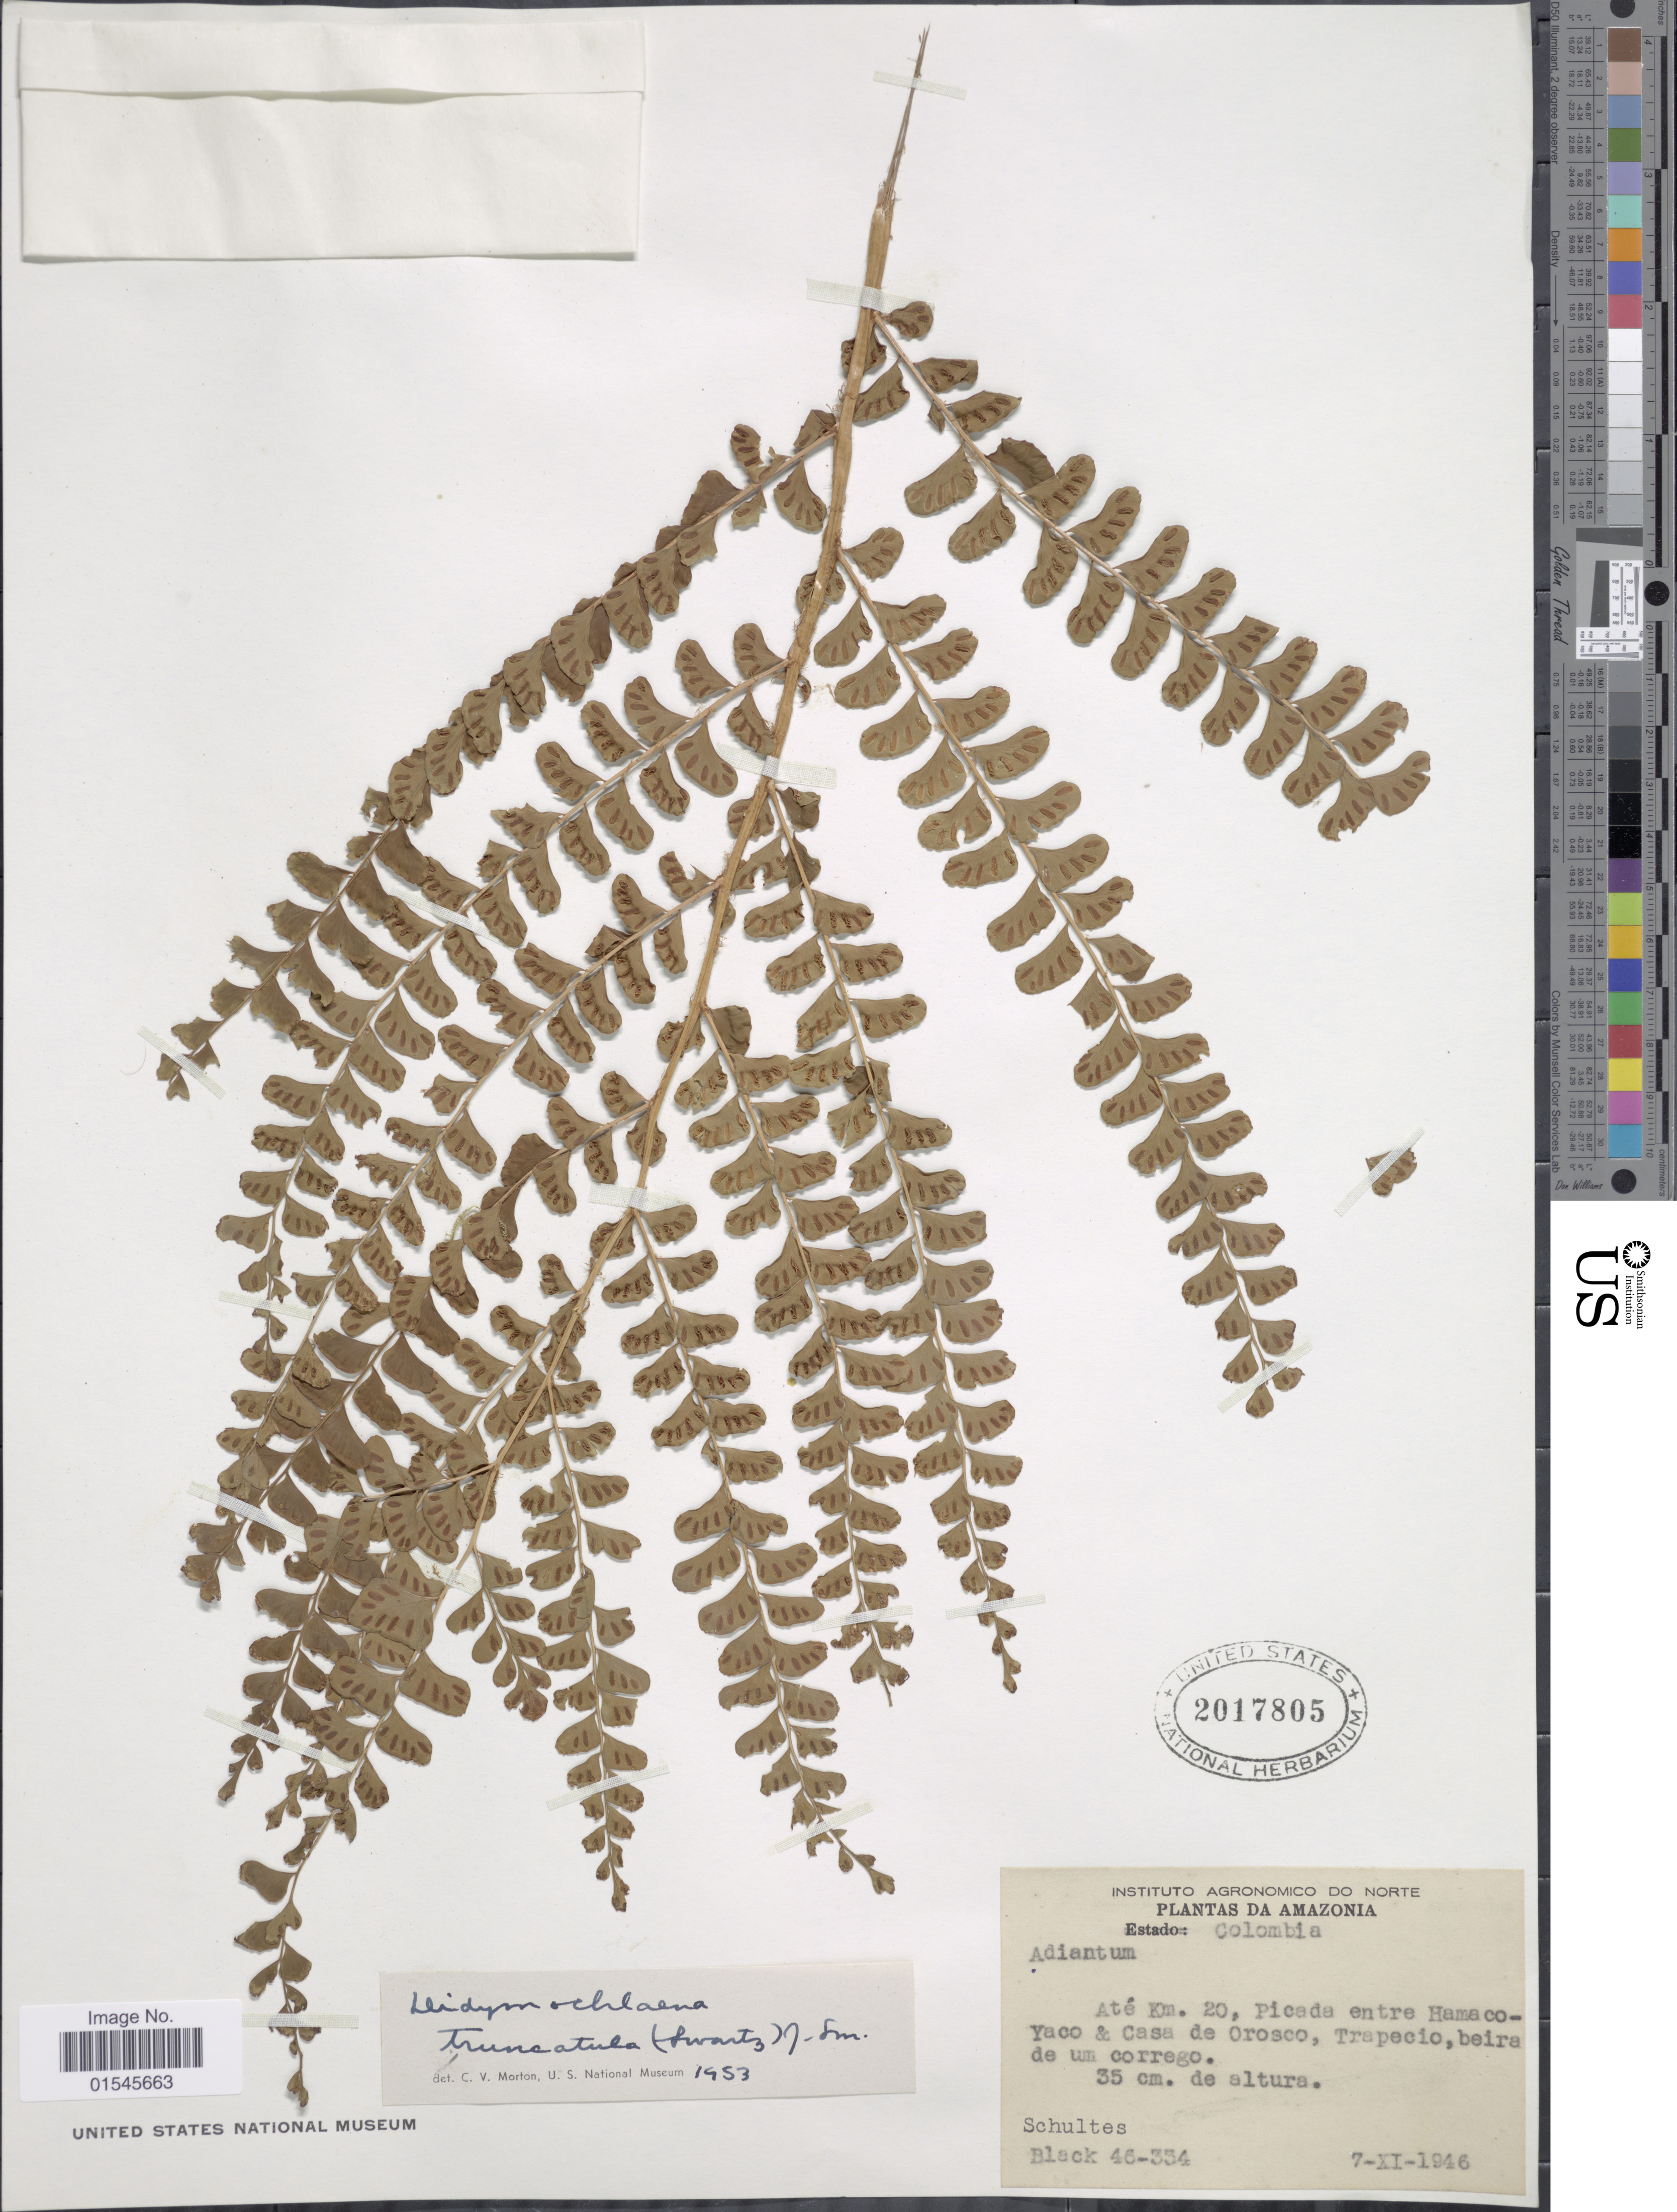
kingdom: Plantae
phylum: Tracheophyta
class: Polypodiopsida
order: Polypodiales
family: Didymochlaenaceae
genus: Didymochlaena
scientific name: Didymochlaena truncatula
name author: (Sw.) J. Sm.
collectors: -- Schultes & -- Black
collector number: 46-354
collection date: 1946-11-07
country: Colombia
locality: Da Amazonia, Estado: Colombia, Até Km. 20, Picada entre Hamaco-Yaco & Casa de Orosco, Trapecio, beiro de um corrego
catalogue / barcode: US 2017805